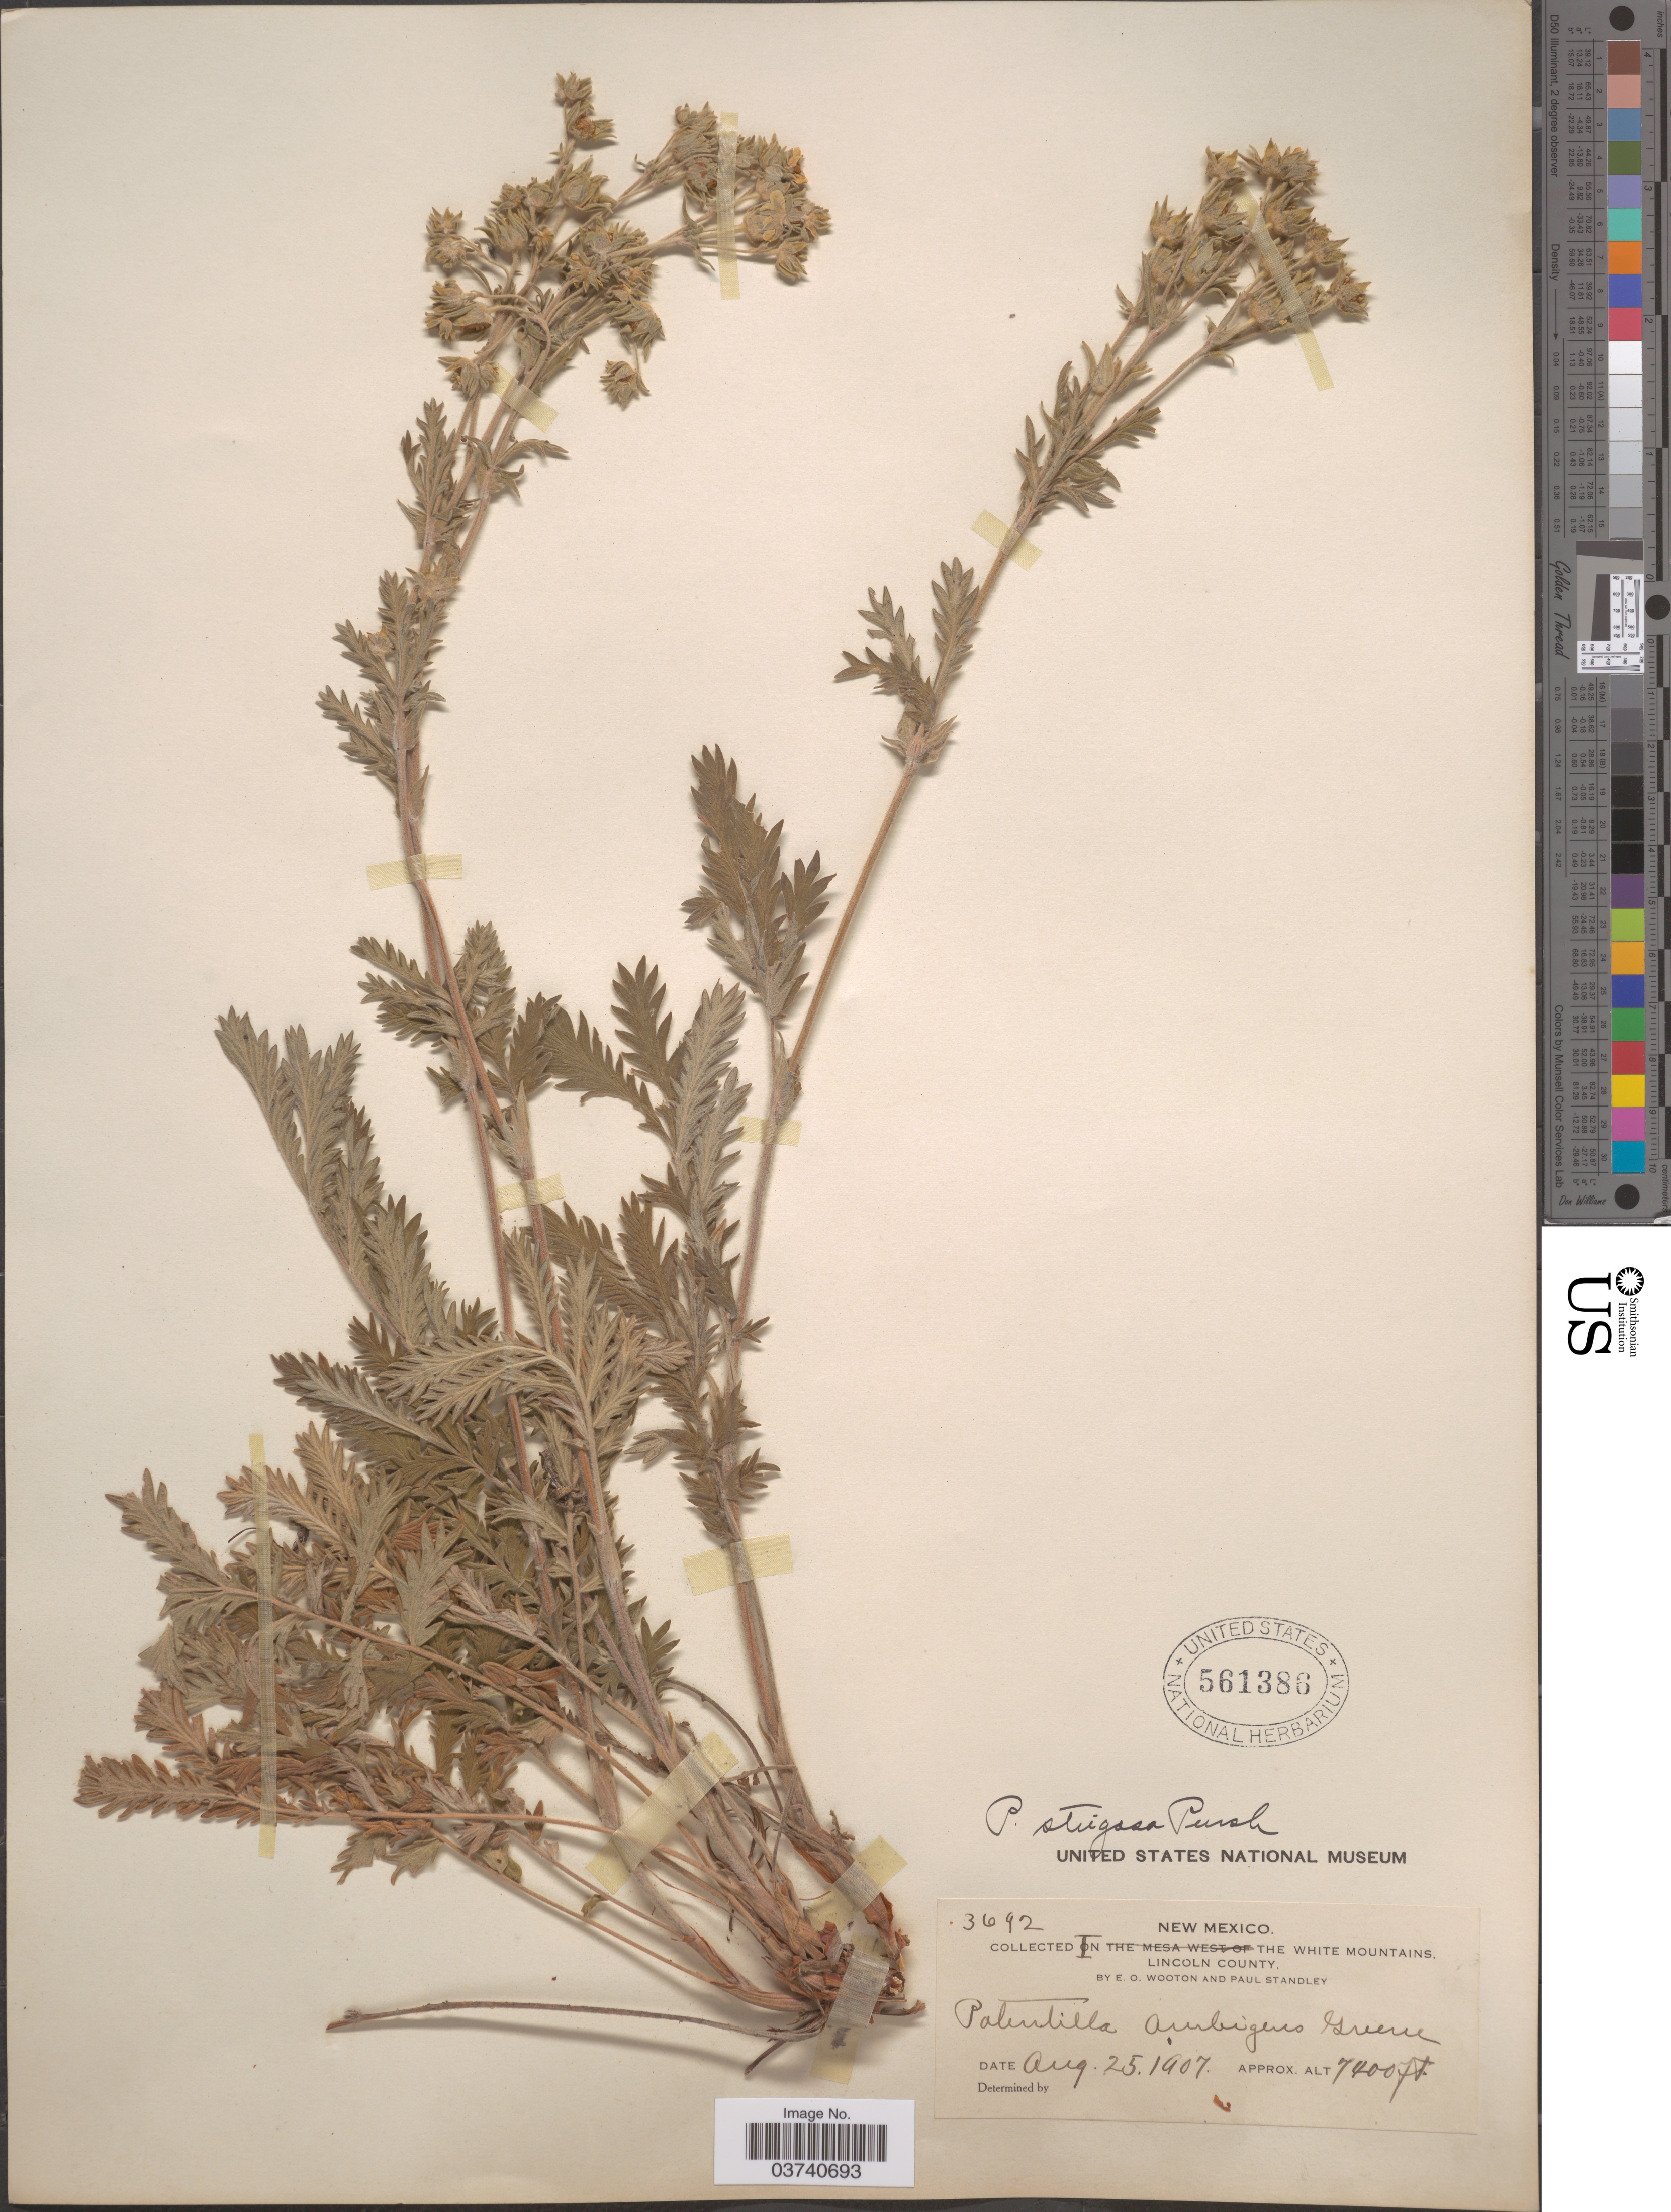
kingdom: Plantae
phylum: Tracheophyta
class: Magnoliopsida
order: Rosales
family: Rosaceae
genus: Potentilla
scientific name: Potentilla pensylvanica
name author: L.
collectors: E. O. Wooton & P. C. Standley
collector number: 3692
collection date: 1907-08-25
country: United States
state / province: New Mexico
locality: In the White Mountains, Lincoln County.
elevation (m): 2256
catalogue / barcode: US 561386